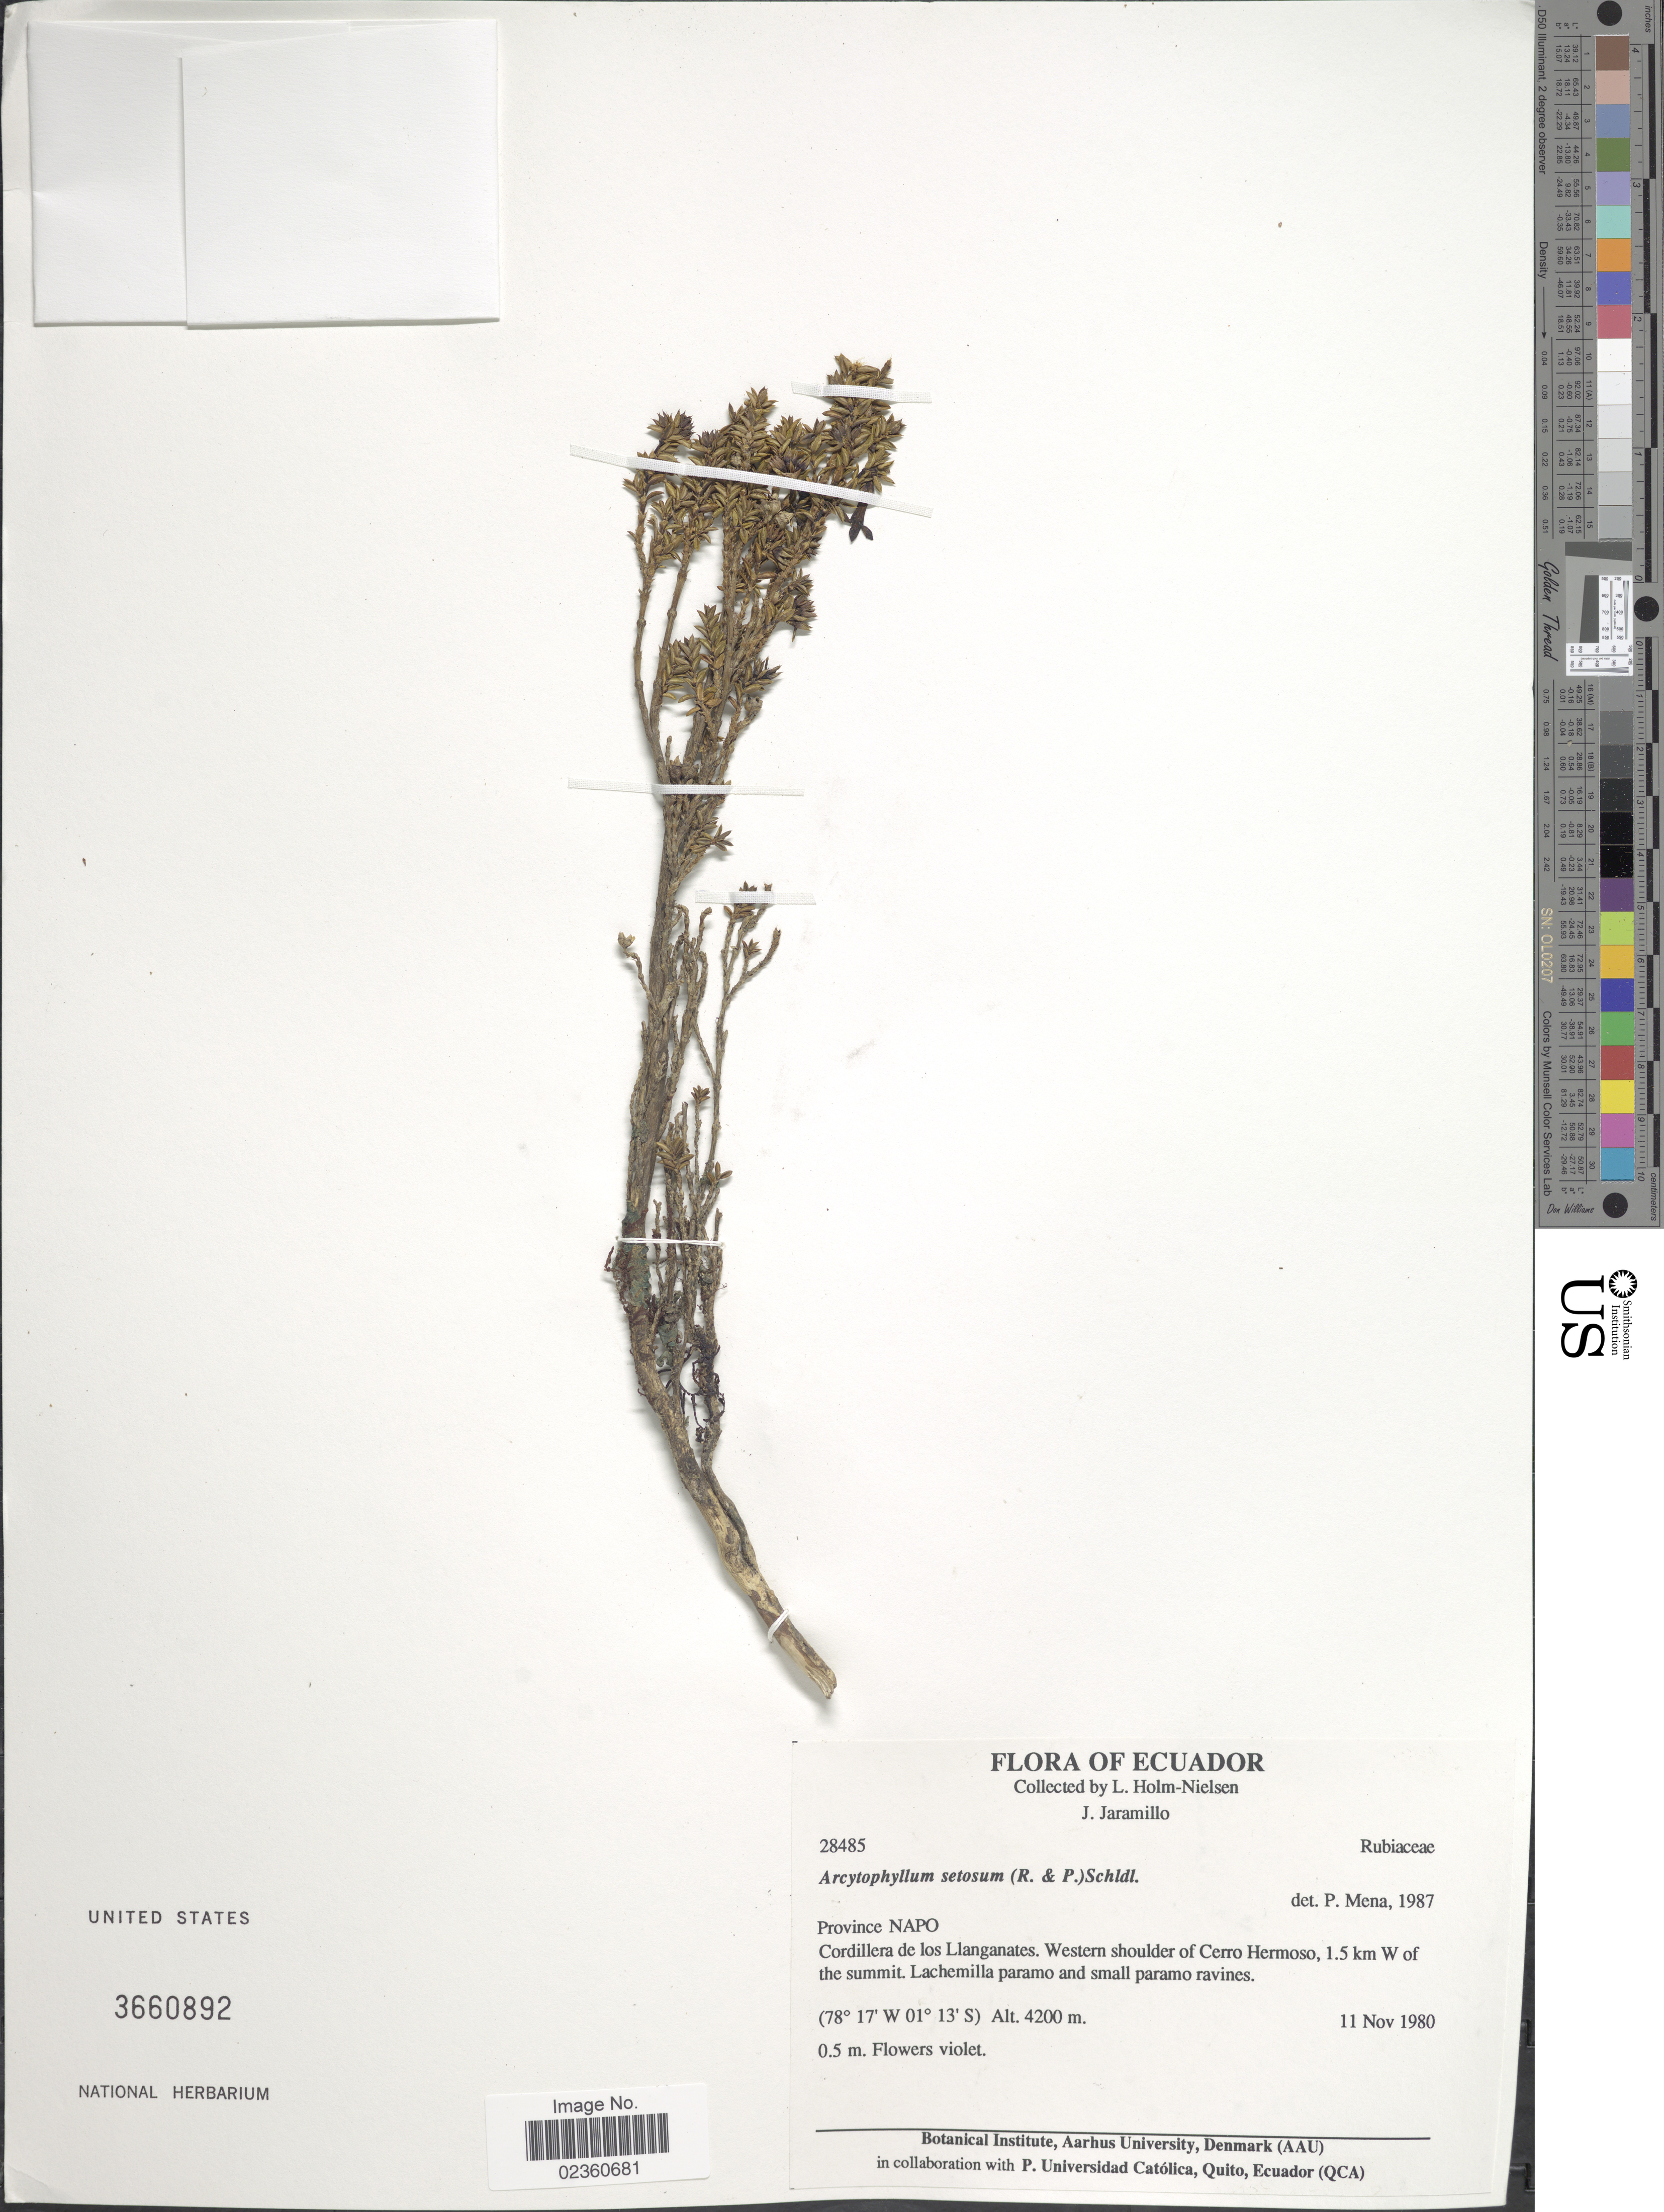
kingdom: Plantae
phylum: Tracheophyta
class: Magnoliopsida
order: Gentianales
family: Rubiaceae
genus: Arcytophyllum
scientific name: Arcytophyllum setosum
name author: (Ruiz & Pav.) Schltdl.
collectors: L. Holm-Nielsen & J. Jaramillo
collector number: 28485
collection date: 1980-11-11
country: Ecuador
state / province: Napo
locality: Cordillera de los Llanganates. Western shoulder of Cerro Hermoso, 1.5 km W of the summit. Lachemilla paramo and small paramo ravines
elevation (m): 4200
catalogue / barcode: US 3660892